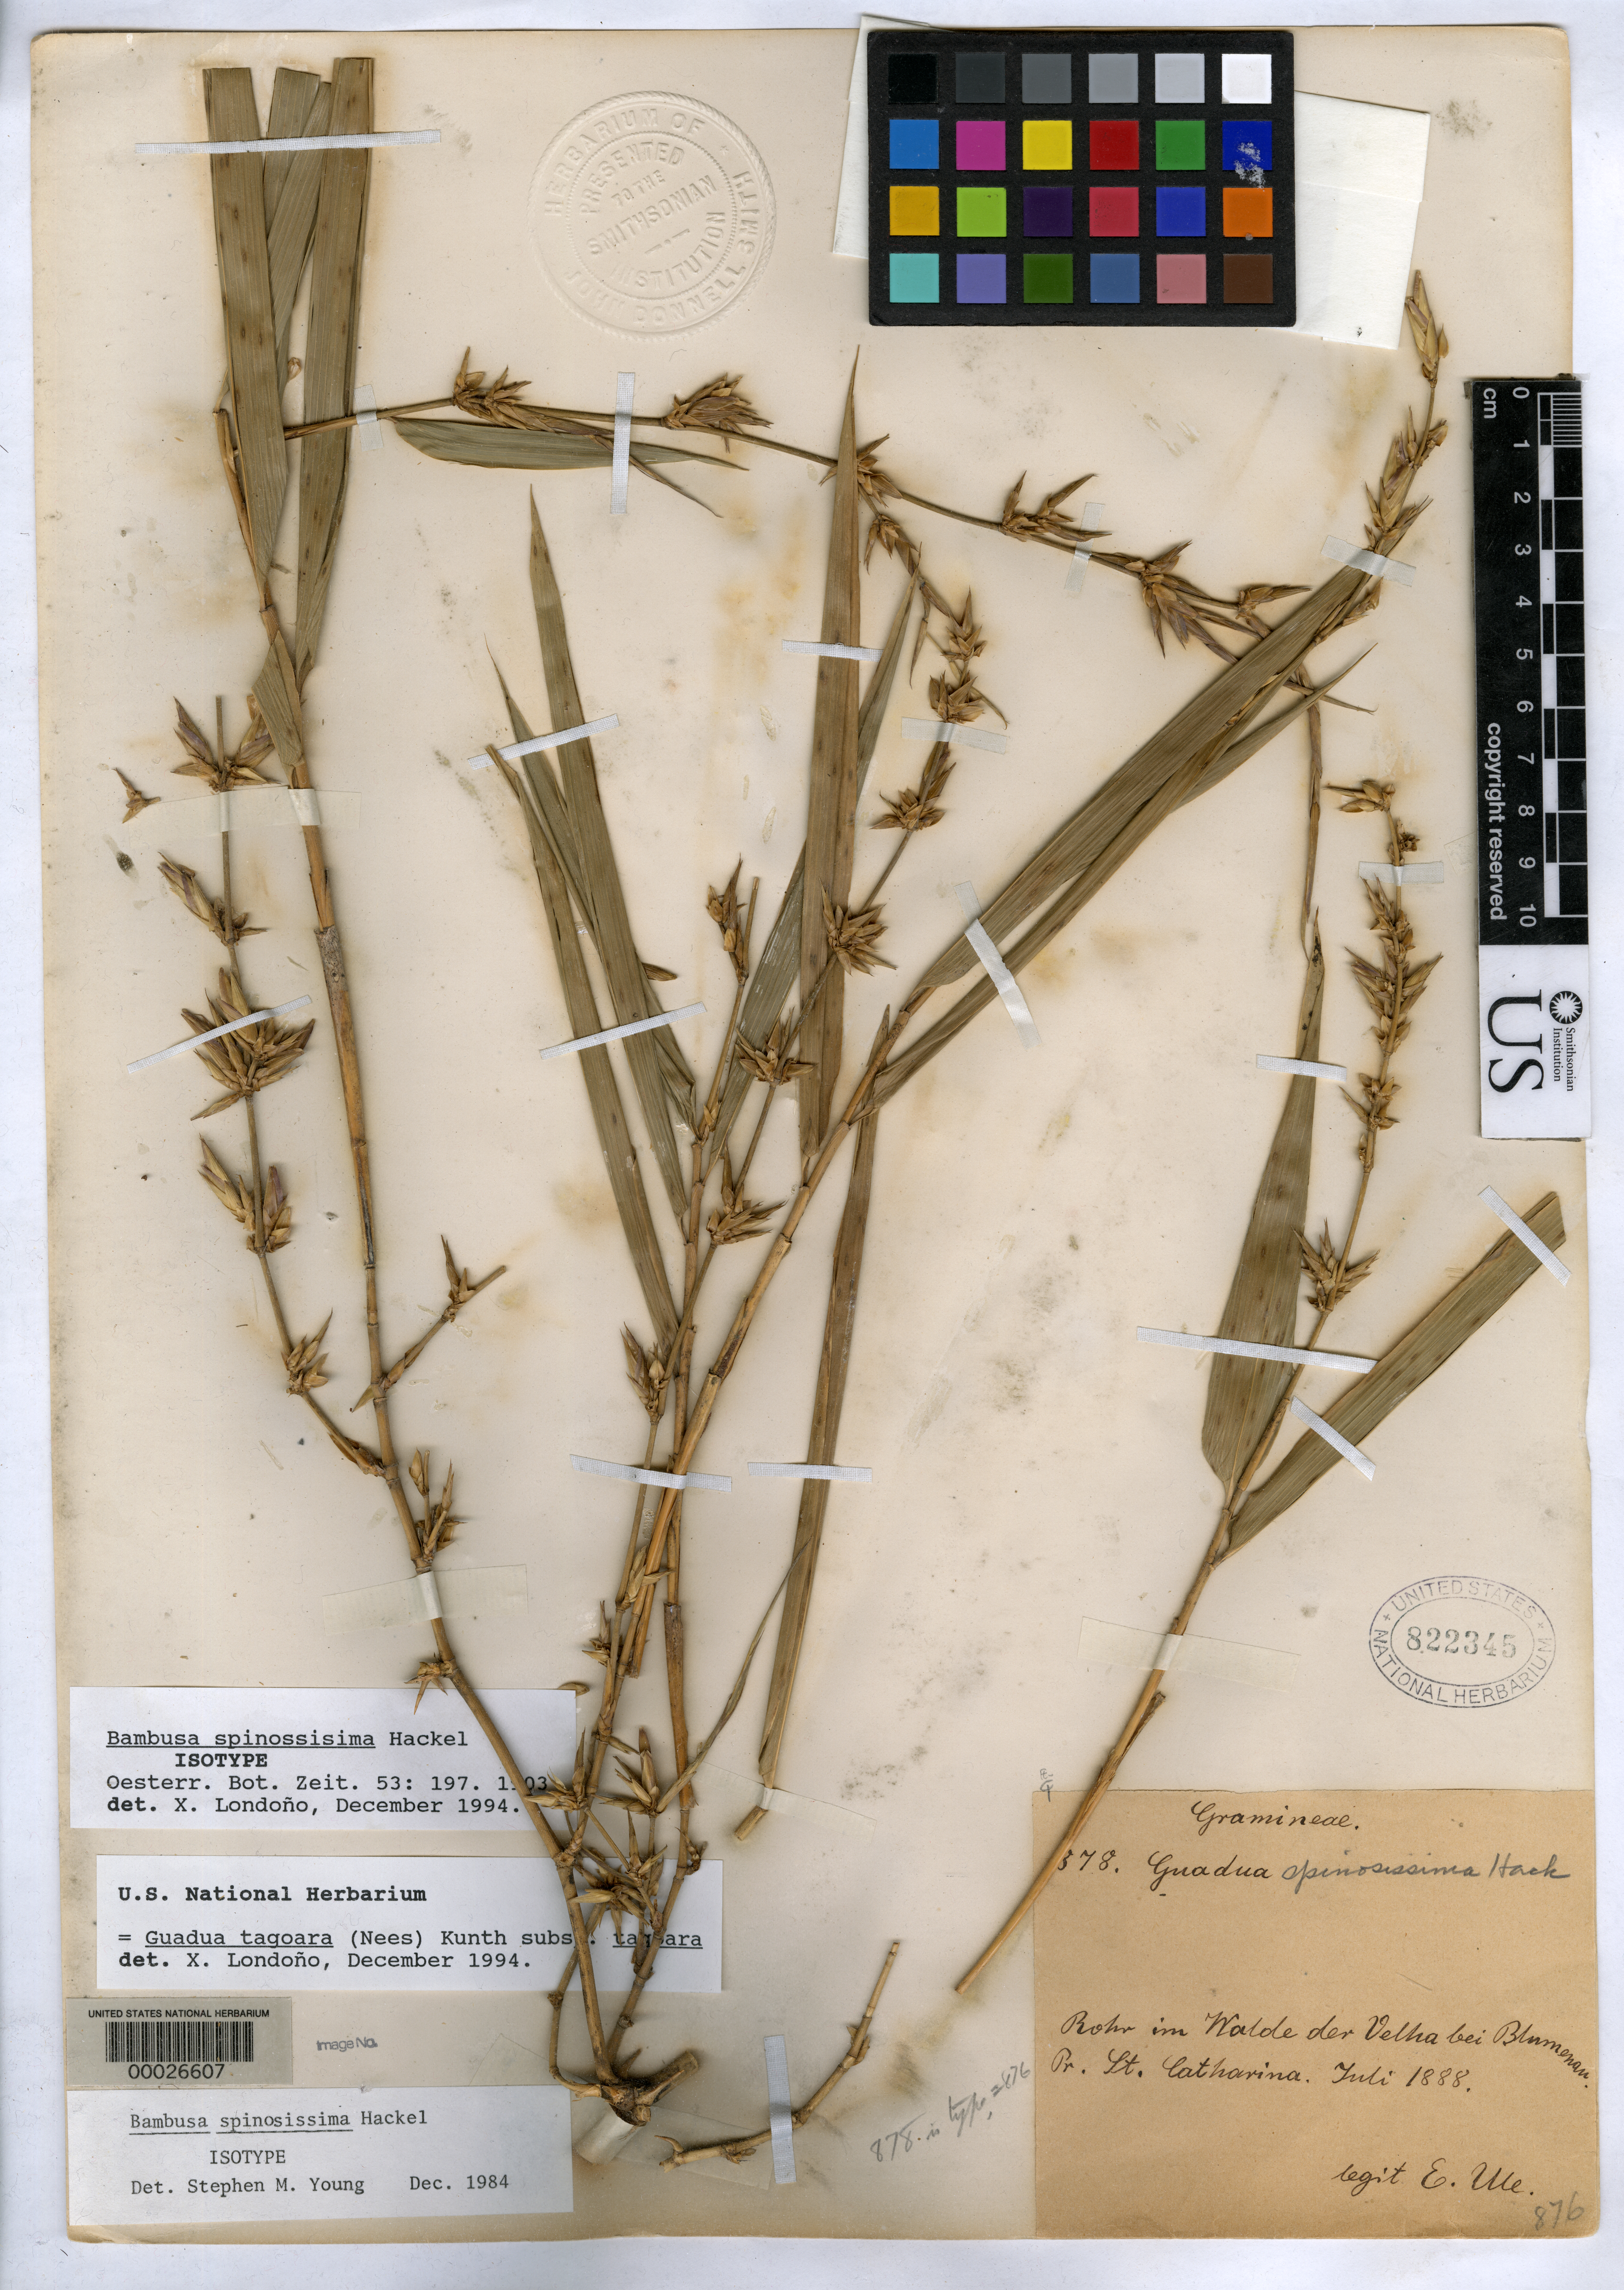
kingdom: Plantae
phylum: Tracheophyta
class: Liliopsida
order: Poales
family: Poaceae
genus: Bambusa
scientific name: Bambusa spinosissima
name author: Hack.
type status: Isotype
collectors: E. H. Ule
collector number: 878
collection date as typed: Jul 1888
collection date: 1888-07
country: Brazil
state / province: Santa Catarina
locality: Rohr im Wald der Velha bei Blumenau.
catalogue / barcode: US 822345